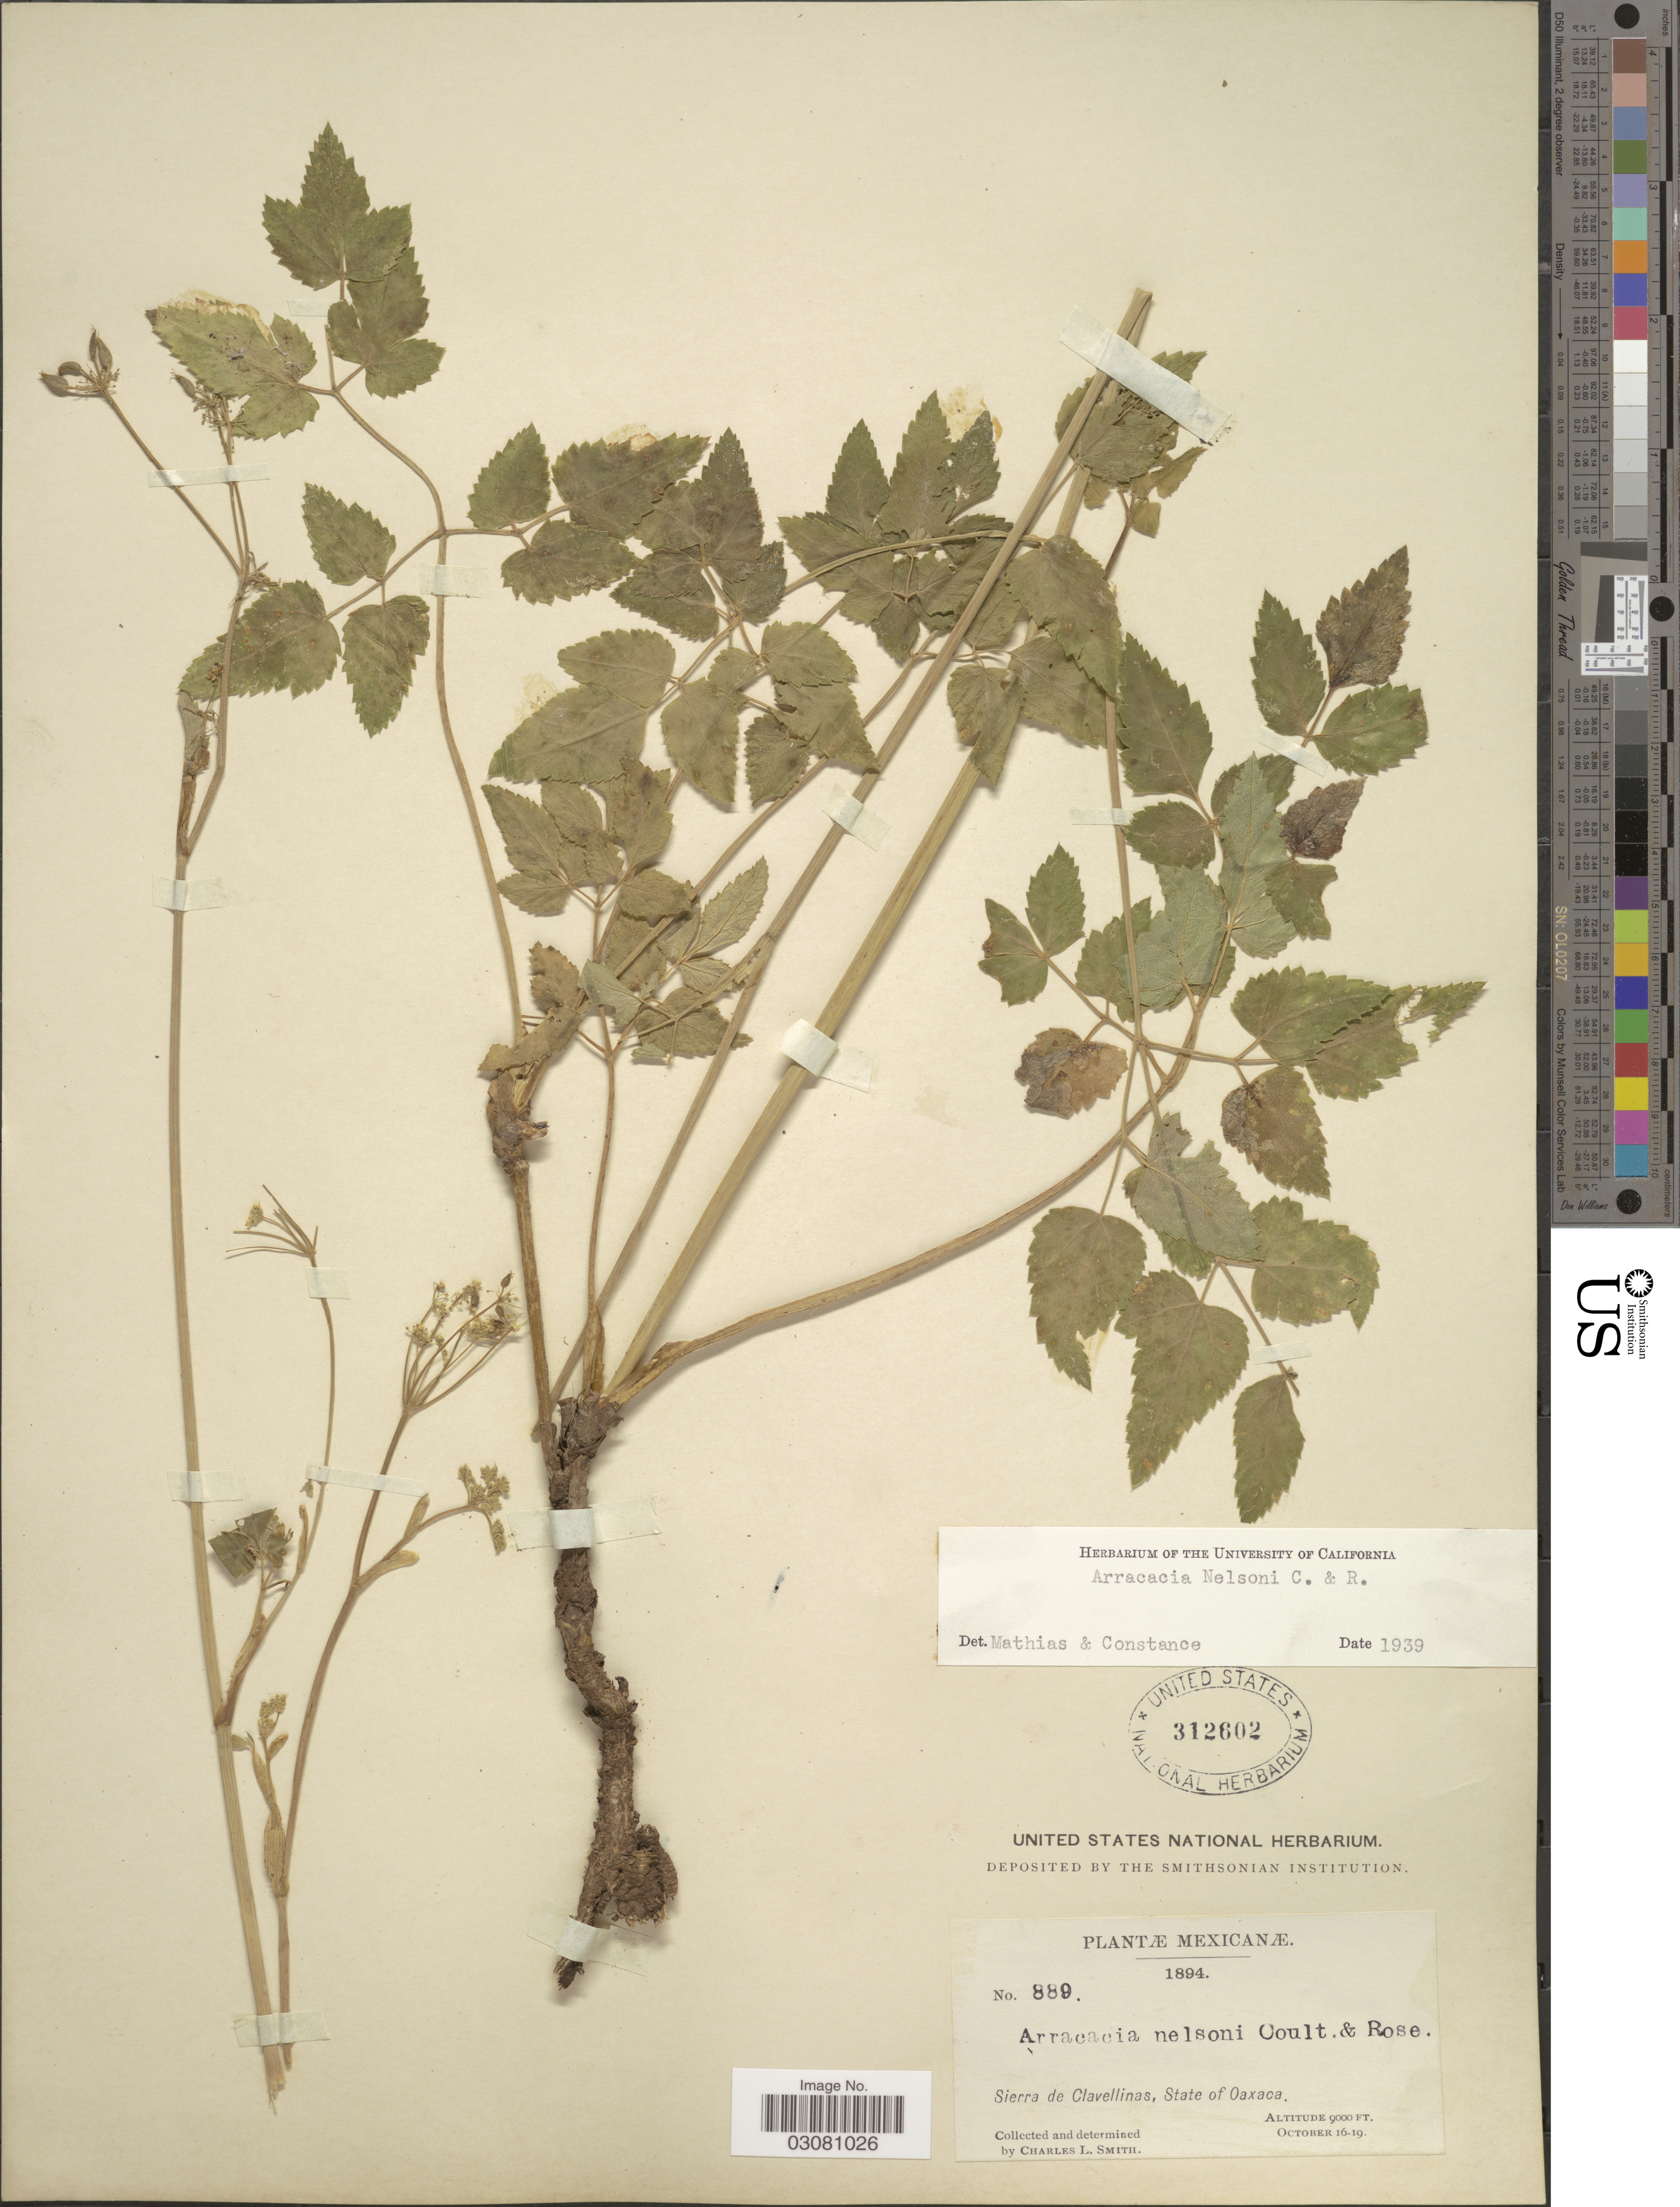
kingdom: Plantae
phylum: Tracheophyta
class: Magnoliopsida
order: Apiales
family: Apiaceae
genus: Arracacia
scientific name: Arracacia nelsoni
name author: J.M. Coult. & Rose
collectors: C. L. Smith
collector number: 889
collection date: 1894-10-16/1894-10-19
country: Mexico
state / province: Oaxaca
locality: Sierra de Clavellinas.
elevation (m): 2743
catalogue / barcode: US 312602